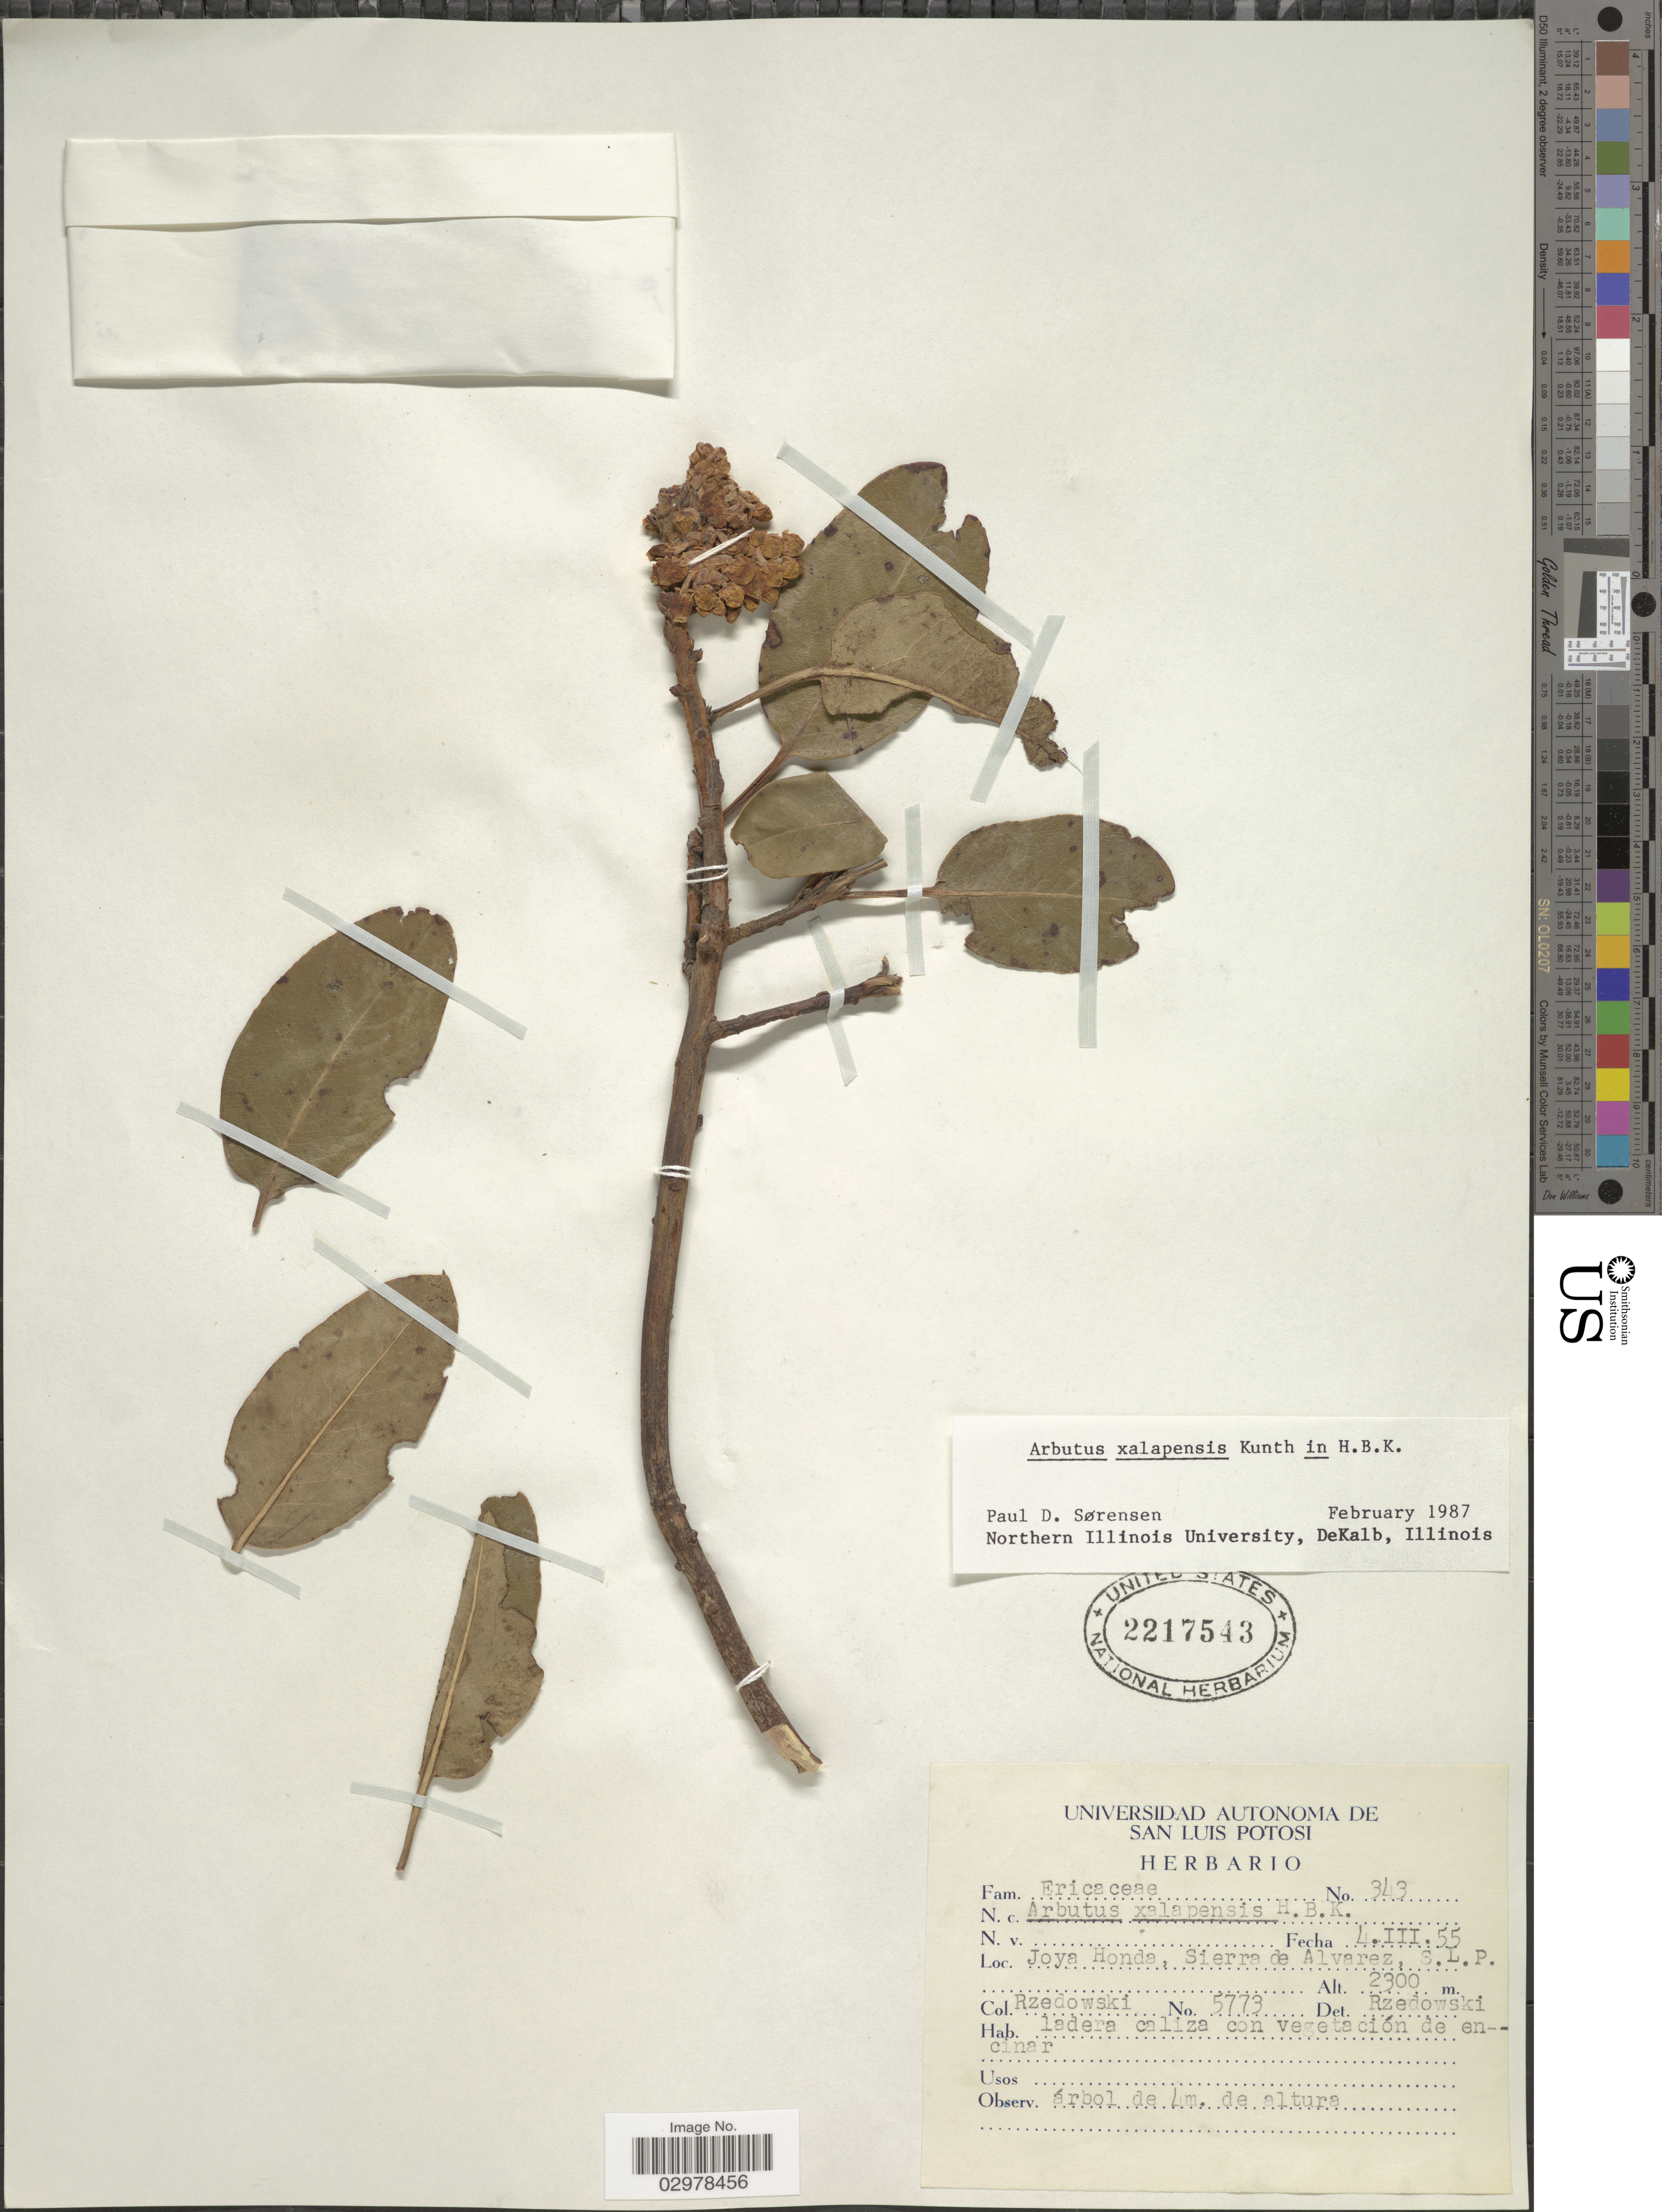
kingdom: Plantae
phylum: Tracheophyta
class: Magnoliopsida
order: Ericales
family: Ericaceae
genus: Arbutus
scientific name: Arbutus xalapensis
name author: Kunth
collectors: Rzedowski, --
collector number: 5773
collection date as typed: Transcribed d/m/y: 4/3/55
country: Mexico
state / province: San Luis Potosí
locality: Joya Honda, Sierra de Alvarez, S.L.P.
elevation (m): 2300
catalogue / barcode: US 2217543